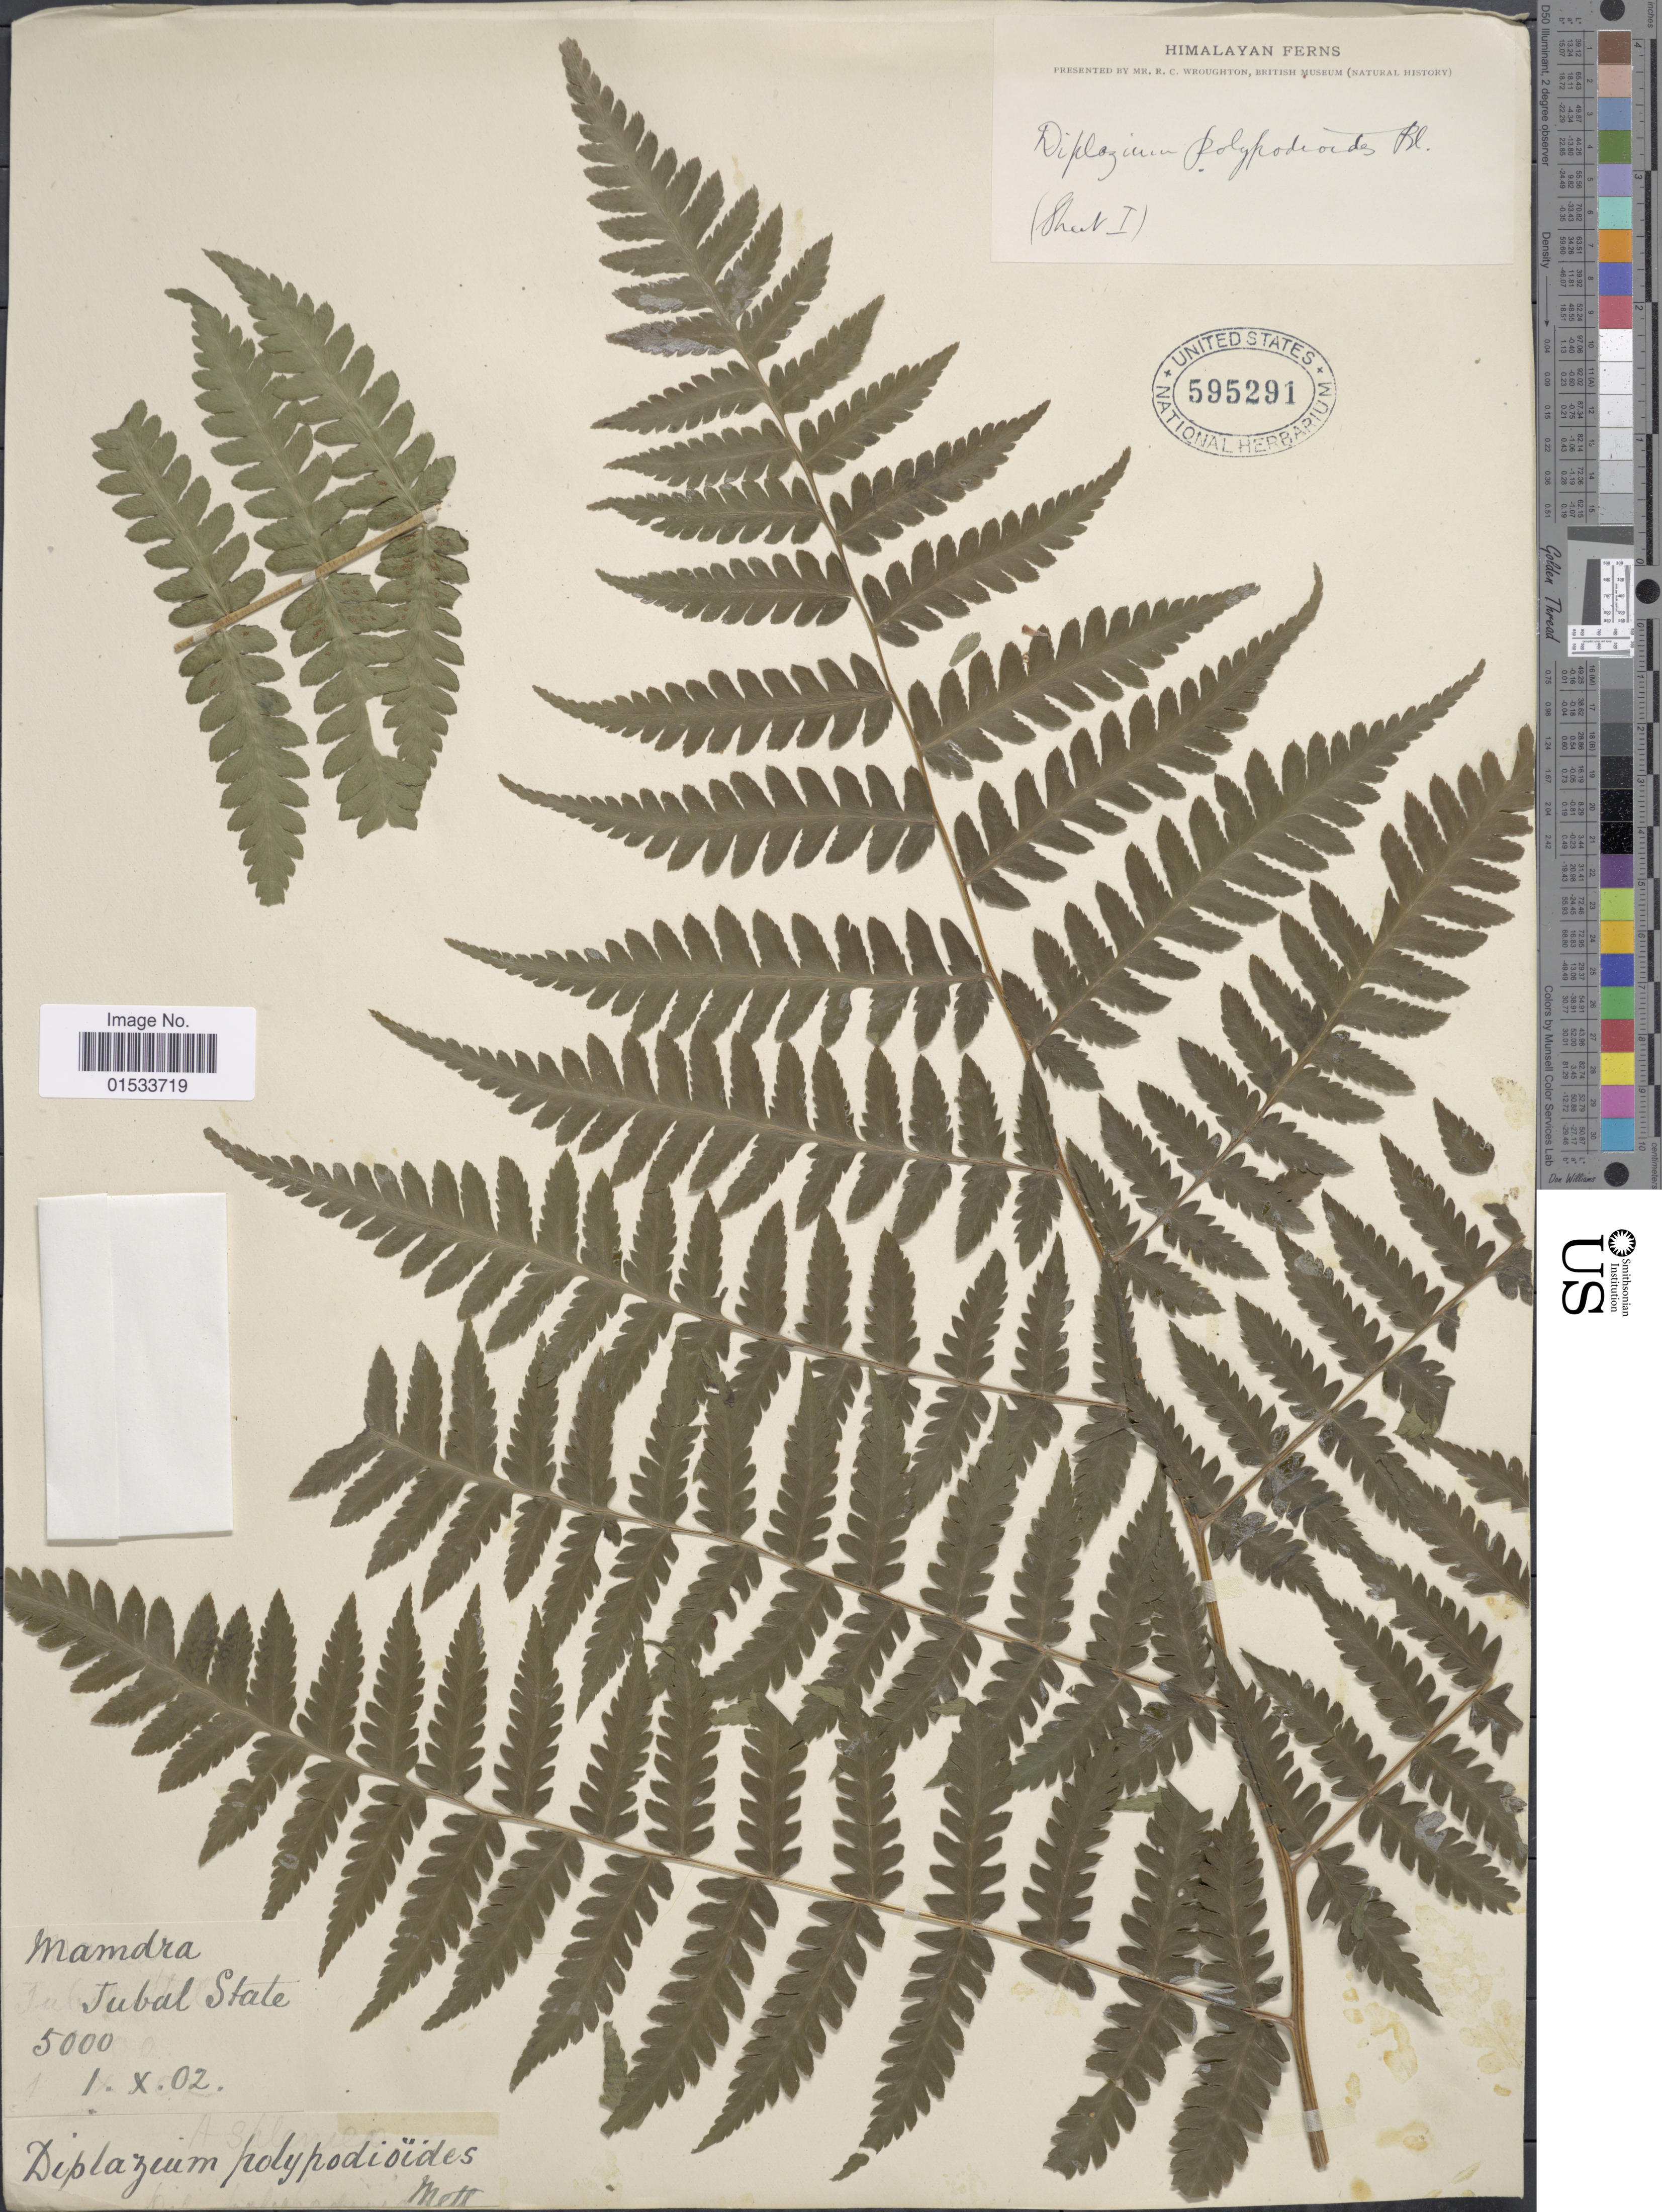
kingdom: Plantae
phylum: Tracheophyta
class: Polypodiopsida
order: Polypodiales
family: Athyriaceae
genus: Diplazium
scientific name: Diplazium frondosum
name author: C. Chr.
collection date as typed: Transcribed d/m/y: 1/10/2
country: India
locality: Himalaya, Mamdra, Tubal State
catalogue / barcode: US 595291